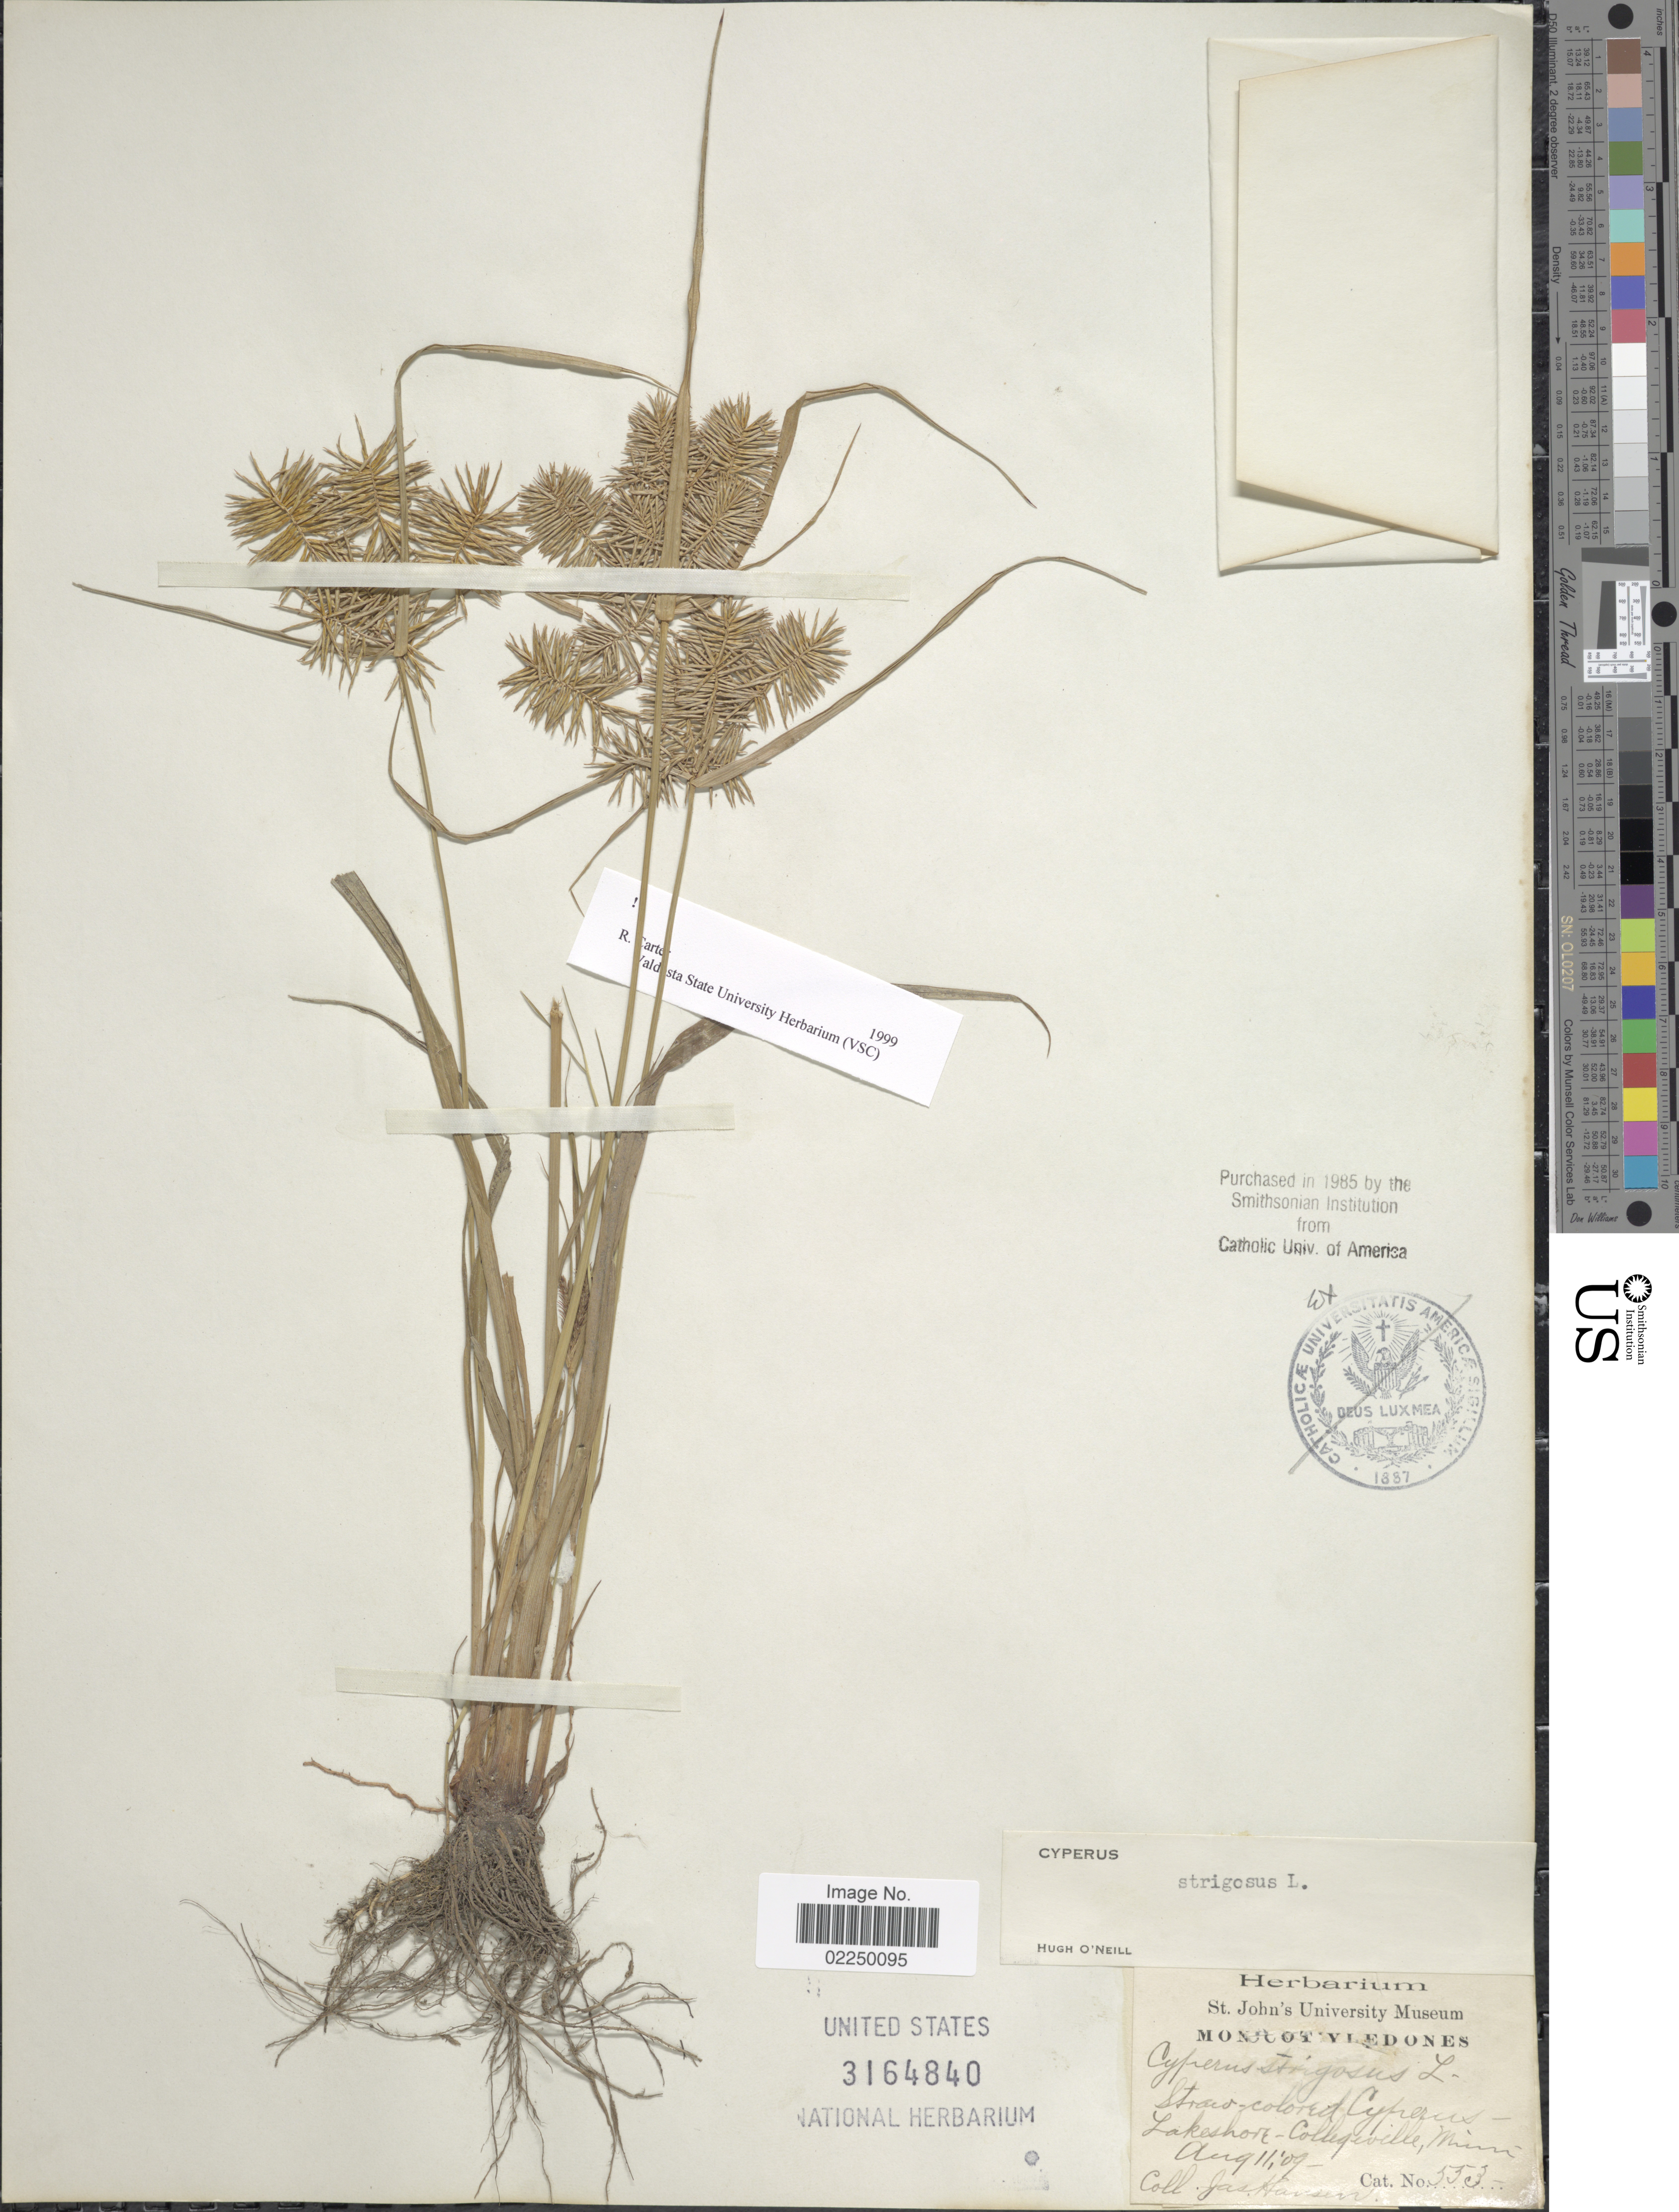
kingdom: Plantae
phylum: Tracheophyta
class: Liliopsida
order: Poales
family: Cyperaceae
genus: Cyperus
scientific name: Cyperus strigosus L.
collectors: J. Hansen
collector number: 553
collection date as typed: Transcribed d/m/y: 11/8/9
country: United States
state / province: Minnesota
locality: Lakeshore, Collegeville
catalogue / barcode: US 3164840